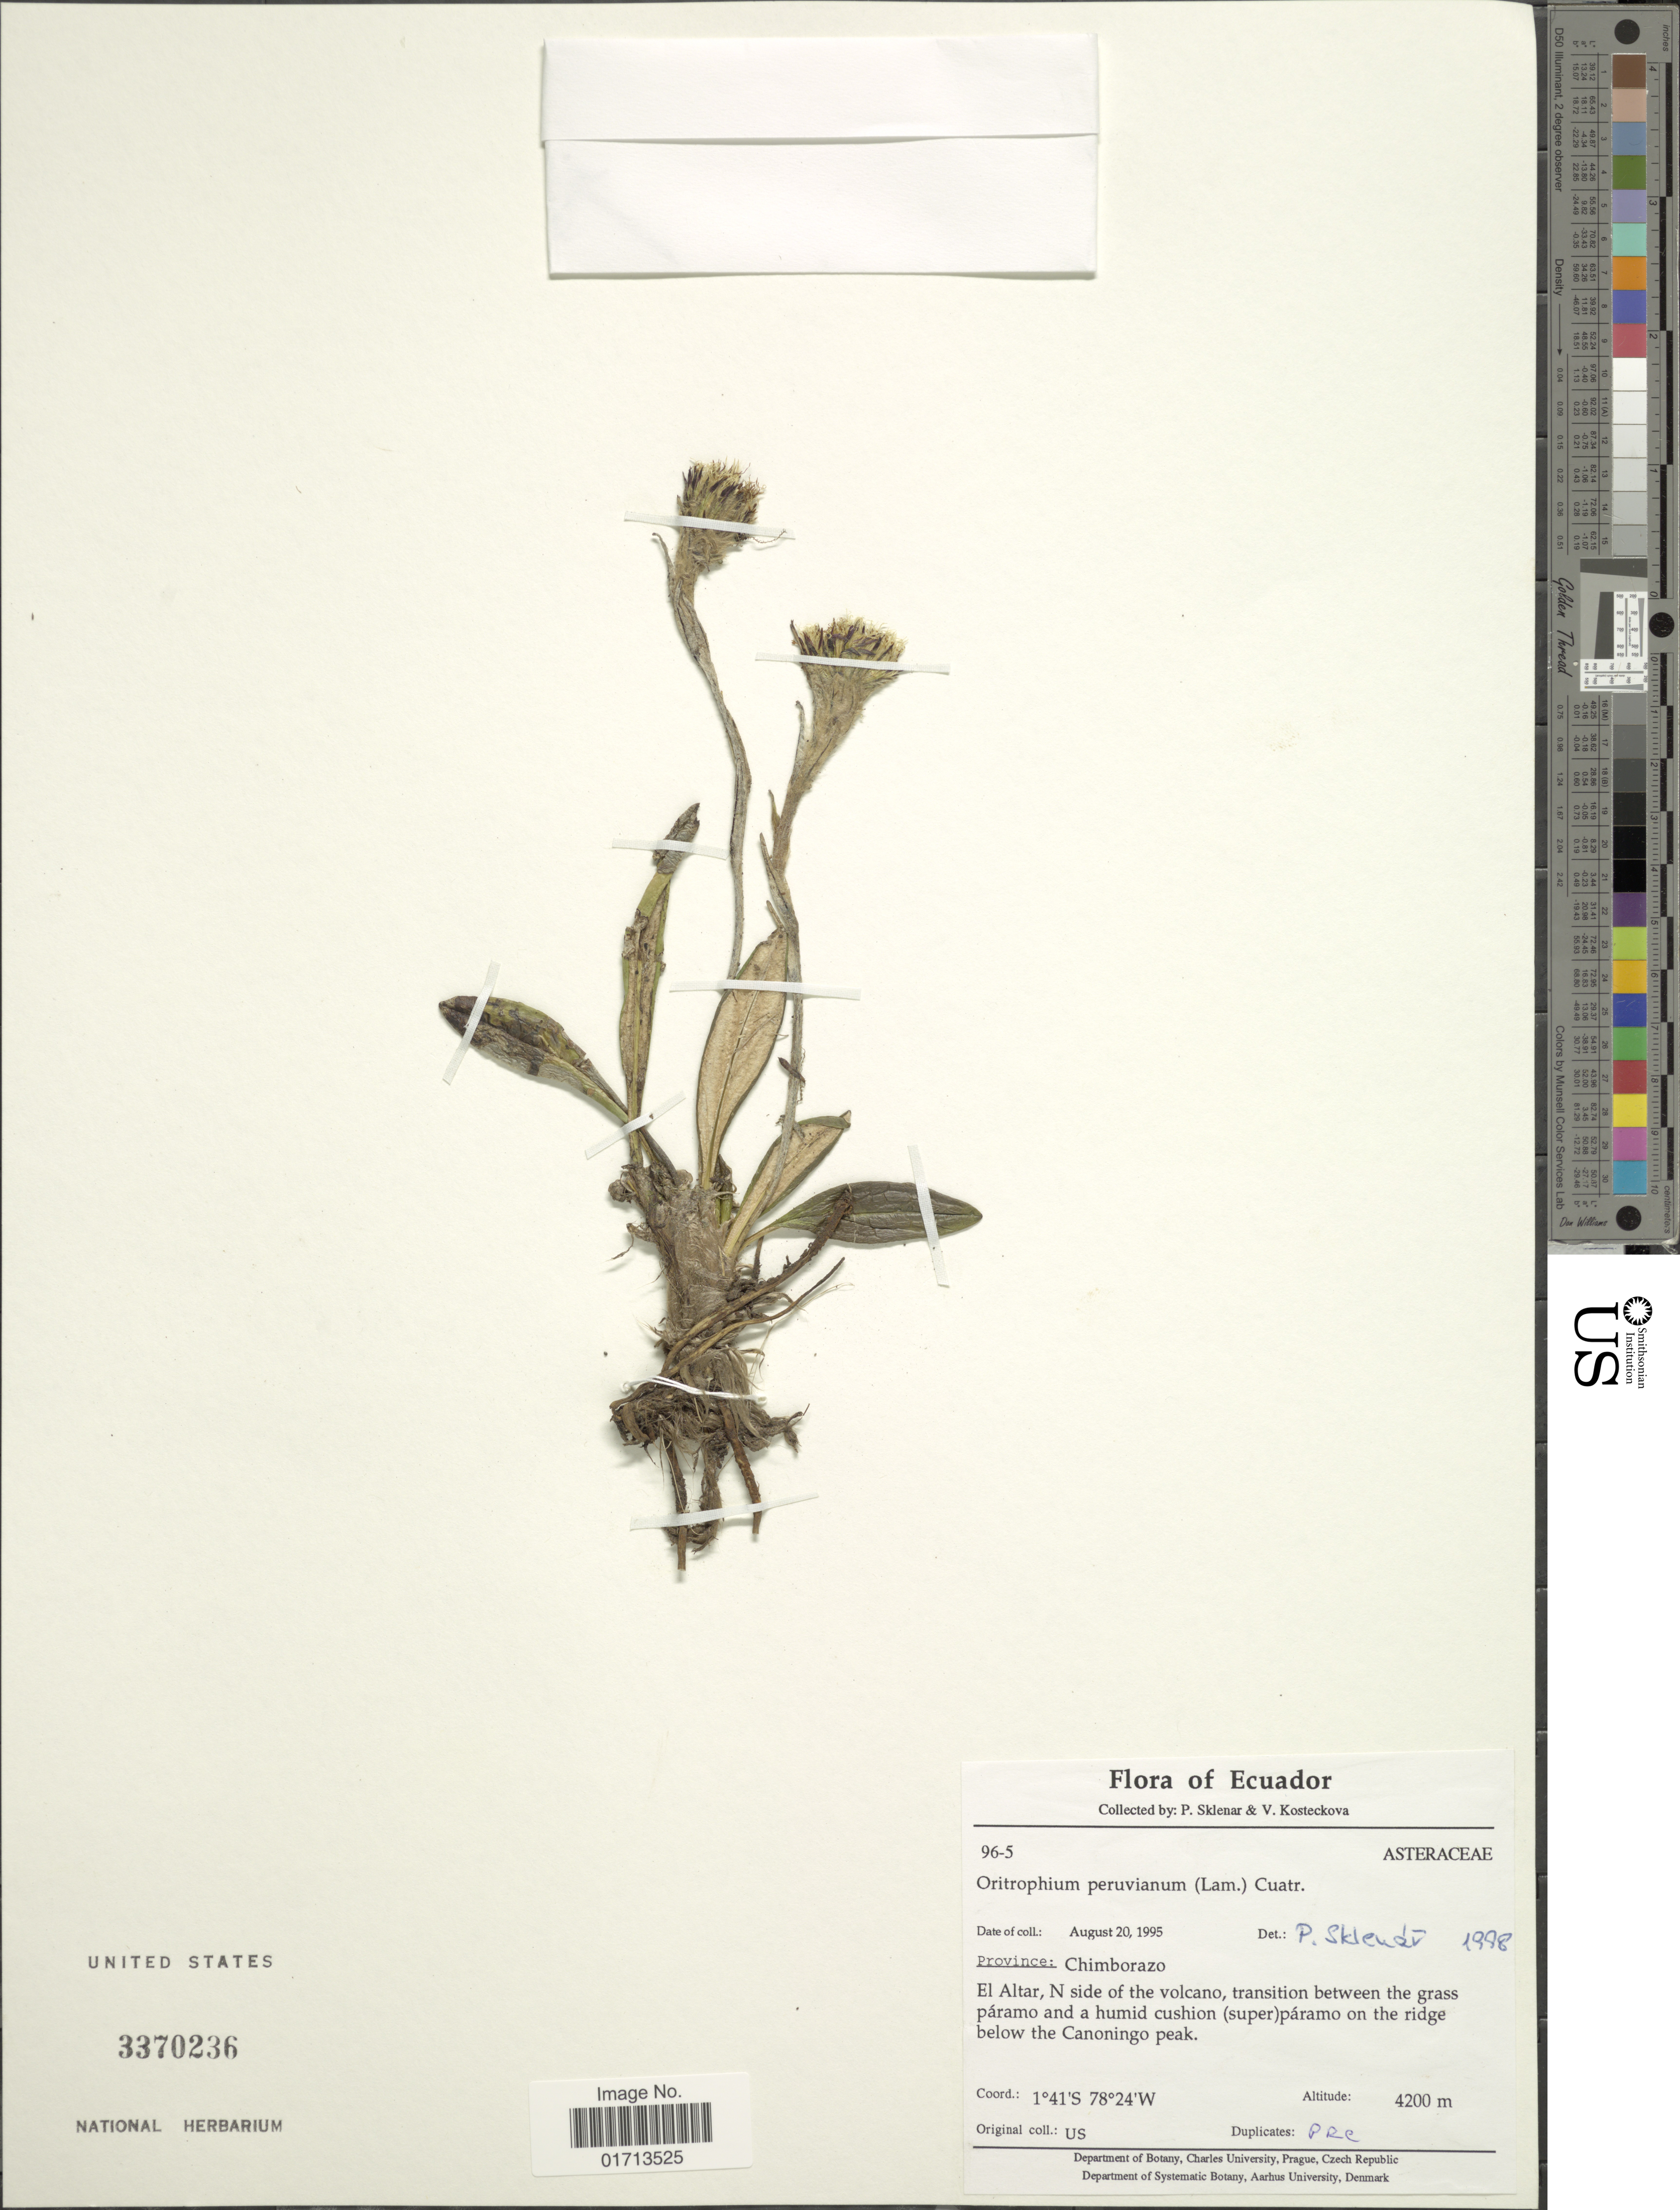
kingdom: Plantae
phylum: Tracheophyta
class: Magnoliopsida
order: Asterales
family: Asteraceae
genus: Oritrophium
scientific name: Oritrophium peruvianum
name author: (Lam.) Cuatrec.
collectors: P. Sklenár & V. Kosteckova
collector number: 96-5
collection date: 1995-08-20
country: Ecuador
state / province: Chimborazo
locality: El Altar, N side of the volcano, transition between the grass paramo and a humid cushion (super) paramo on the ridge below the Canoningo peak.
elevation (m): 4200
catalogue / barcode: US 3370236